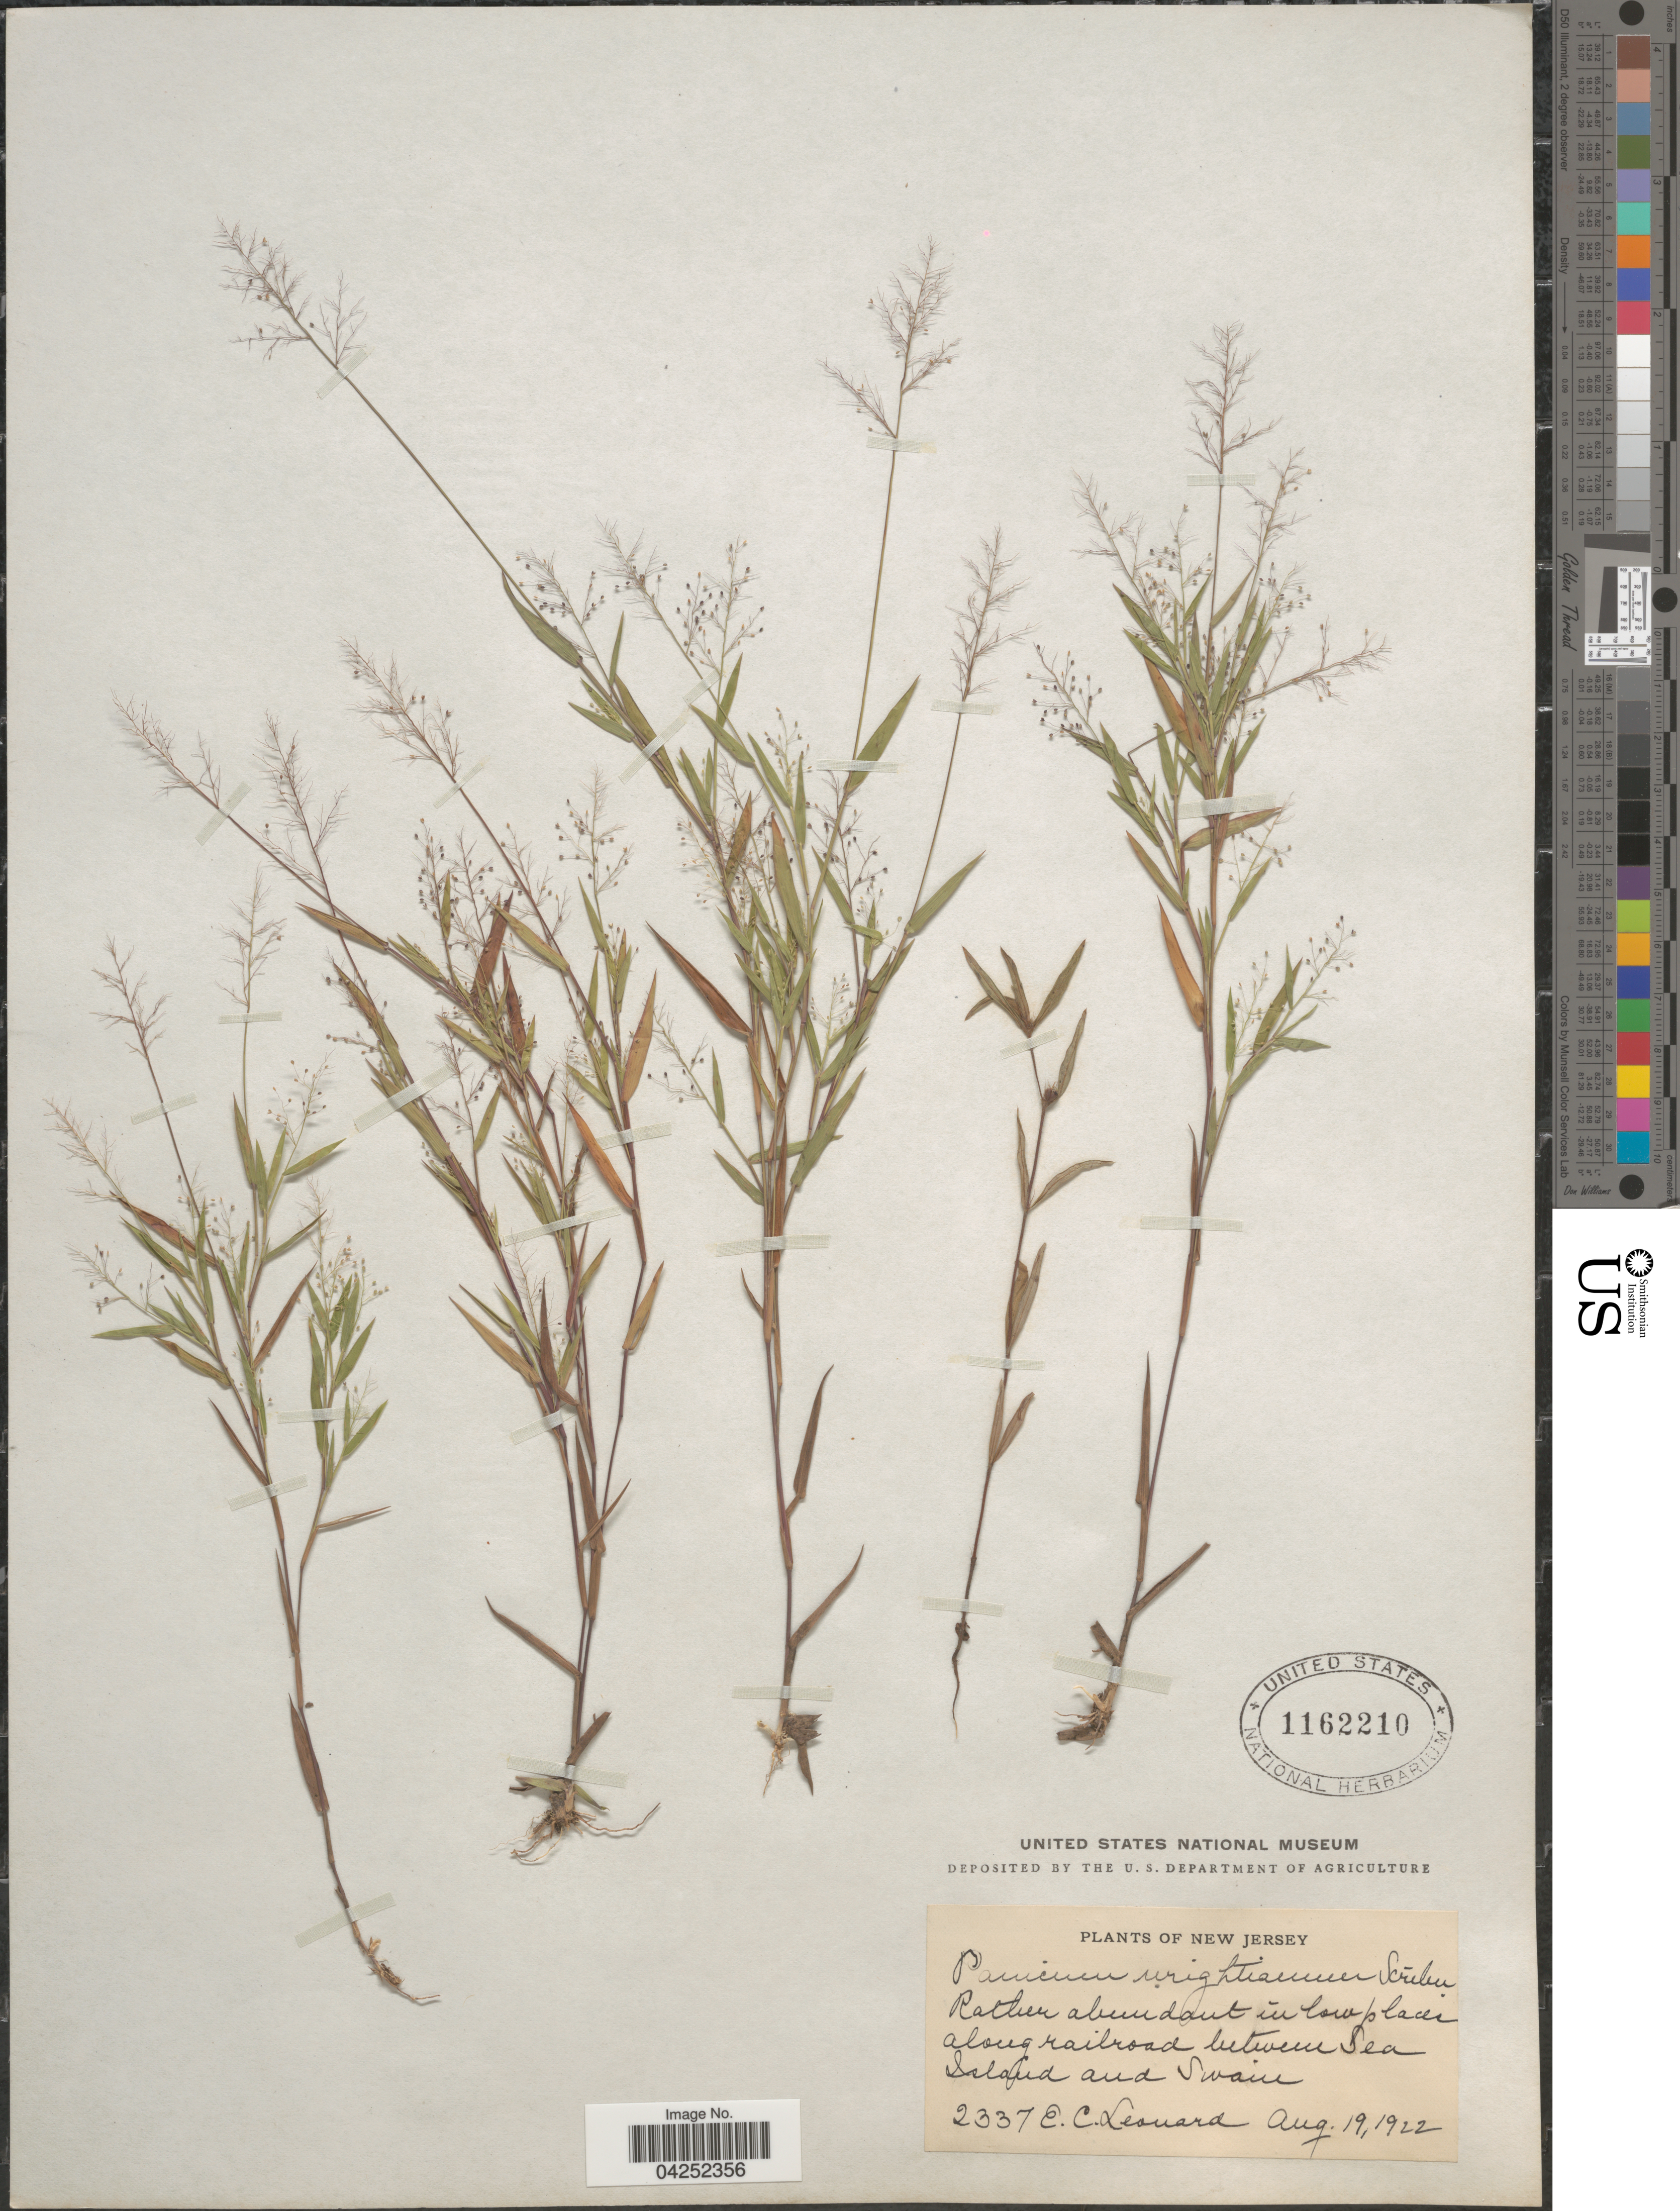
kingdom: Plantae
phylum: Tracheophyta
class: Liliopsida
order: Poales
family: Poaceae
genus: Dichanthelium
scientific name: Dichanthelium acuminatum var. longiligulatum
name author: (Nash) Gould & C.A. Clark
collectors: E. C. Leonard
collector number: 2337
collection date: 1922-08-19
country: United States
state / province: New Jersey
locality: Rather abundant in low places along railroad between Sea Island and Swain.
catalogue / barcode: US 1162210